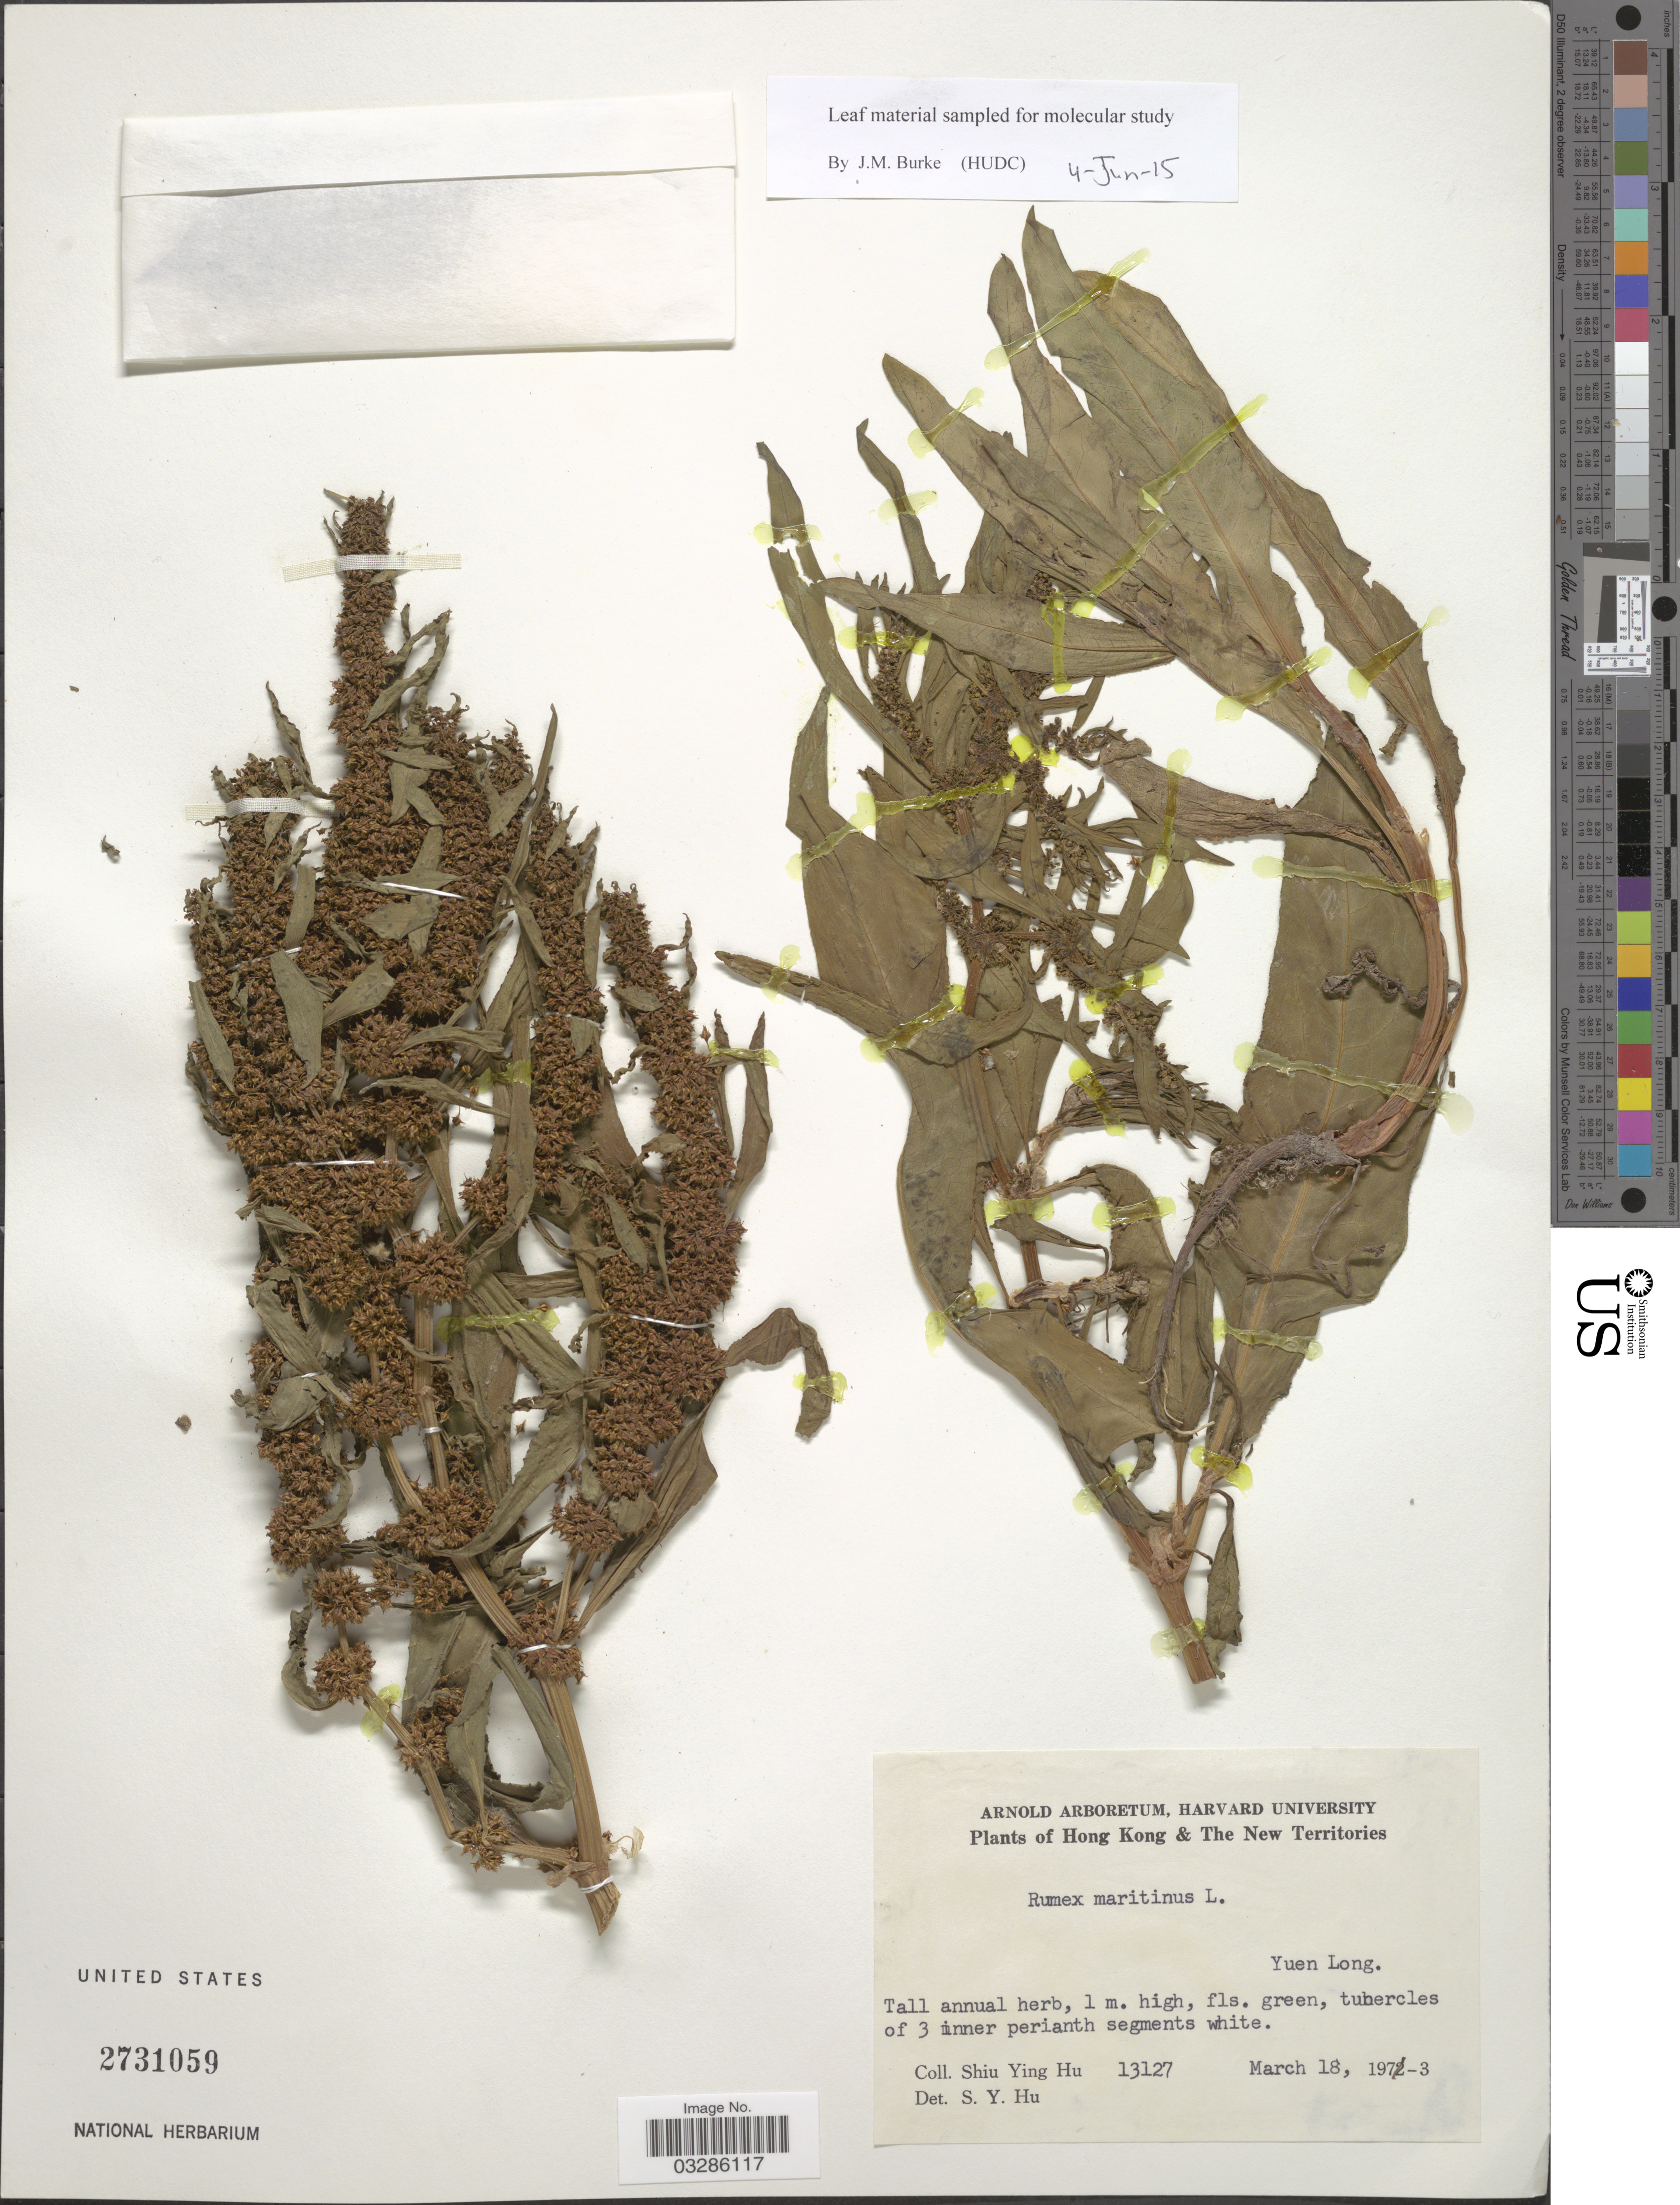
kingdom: Plantae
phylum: Tracheophyta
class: Magnoliopsida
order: Caryophyllales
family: Polygonaceae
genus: Rumex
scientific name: Rumex maritimus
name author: L.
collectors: S. Y. Hu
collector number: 13127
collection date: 1973-03-18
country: China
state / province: Hong Kong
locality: Hong Kong & The New Territories. Yuen Long.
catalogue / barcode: US 2731059